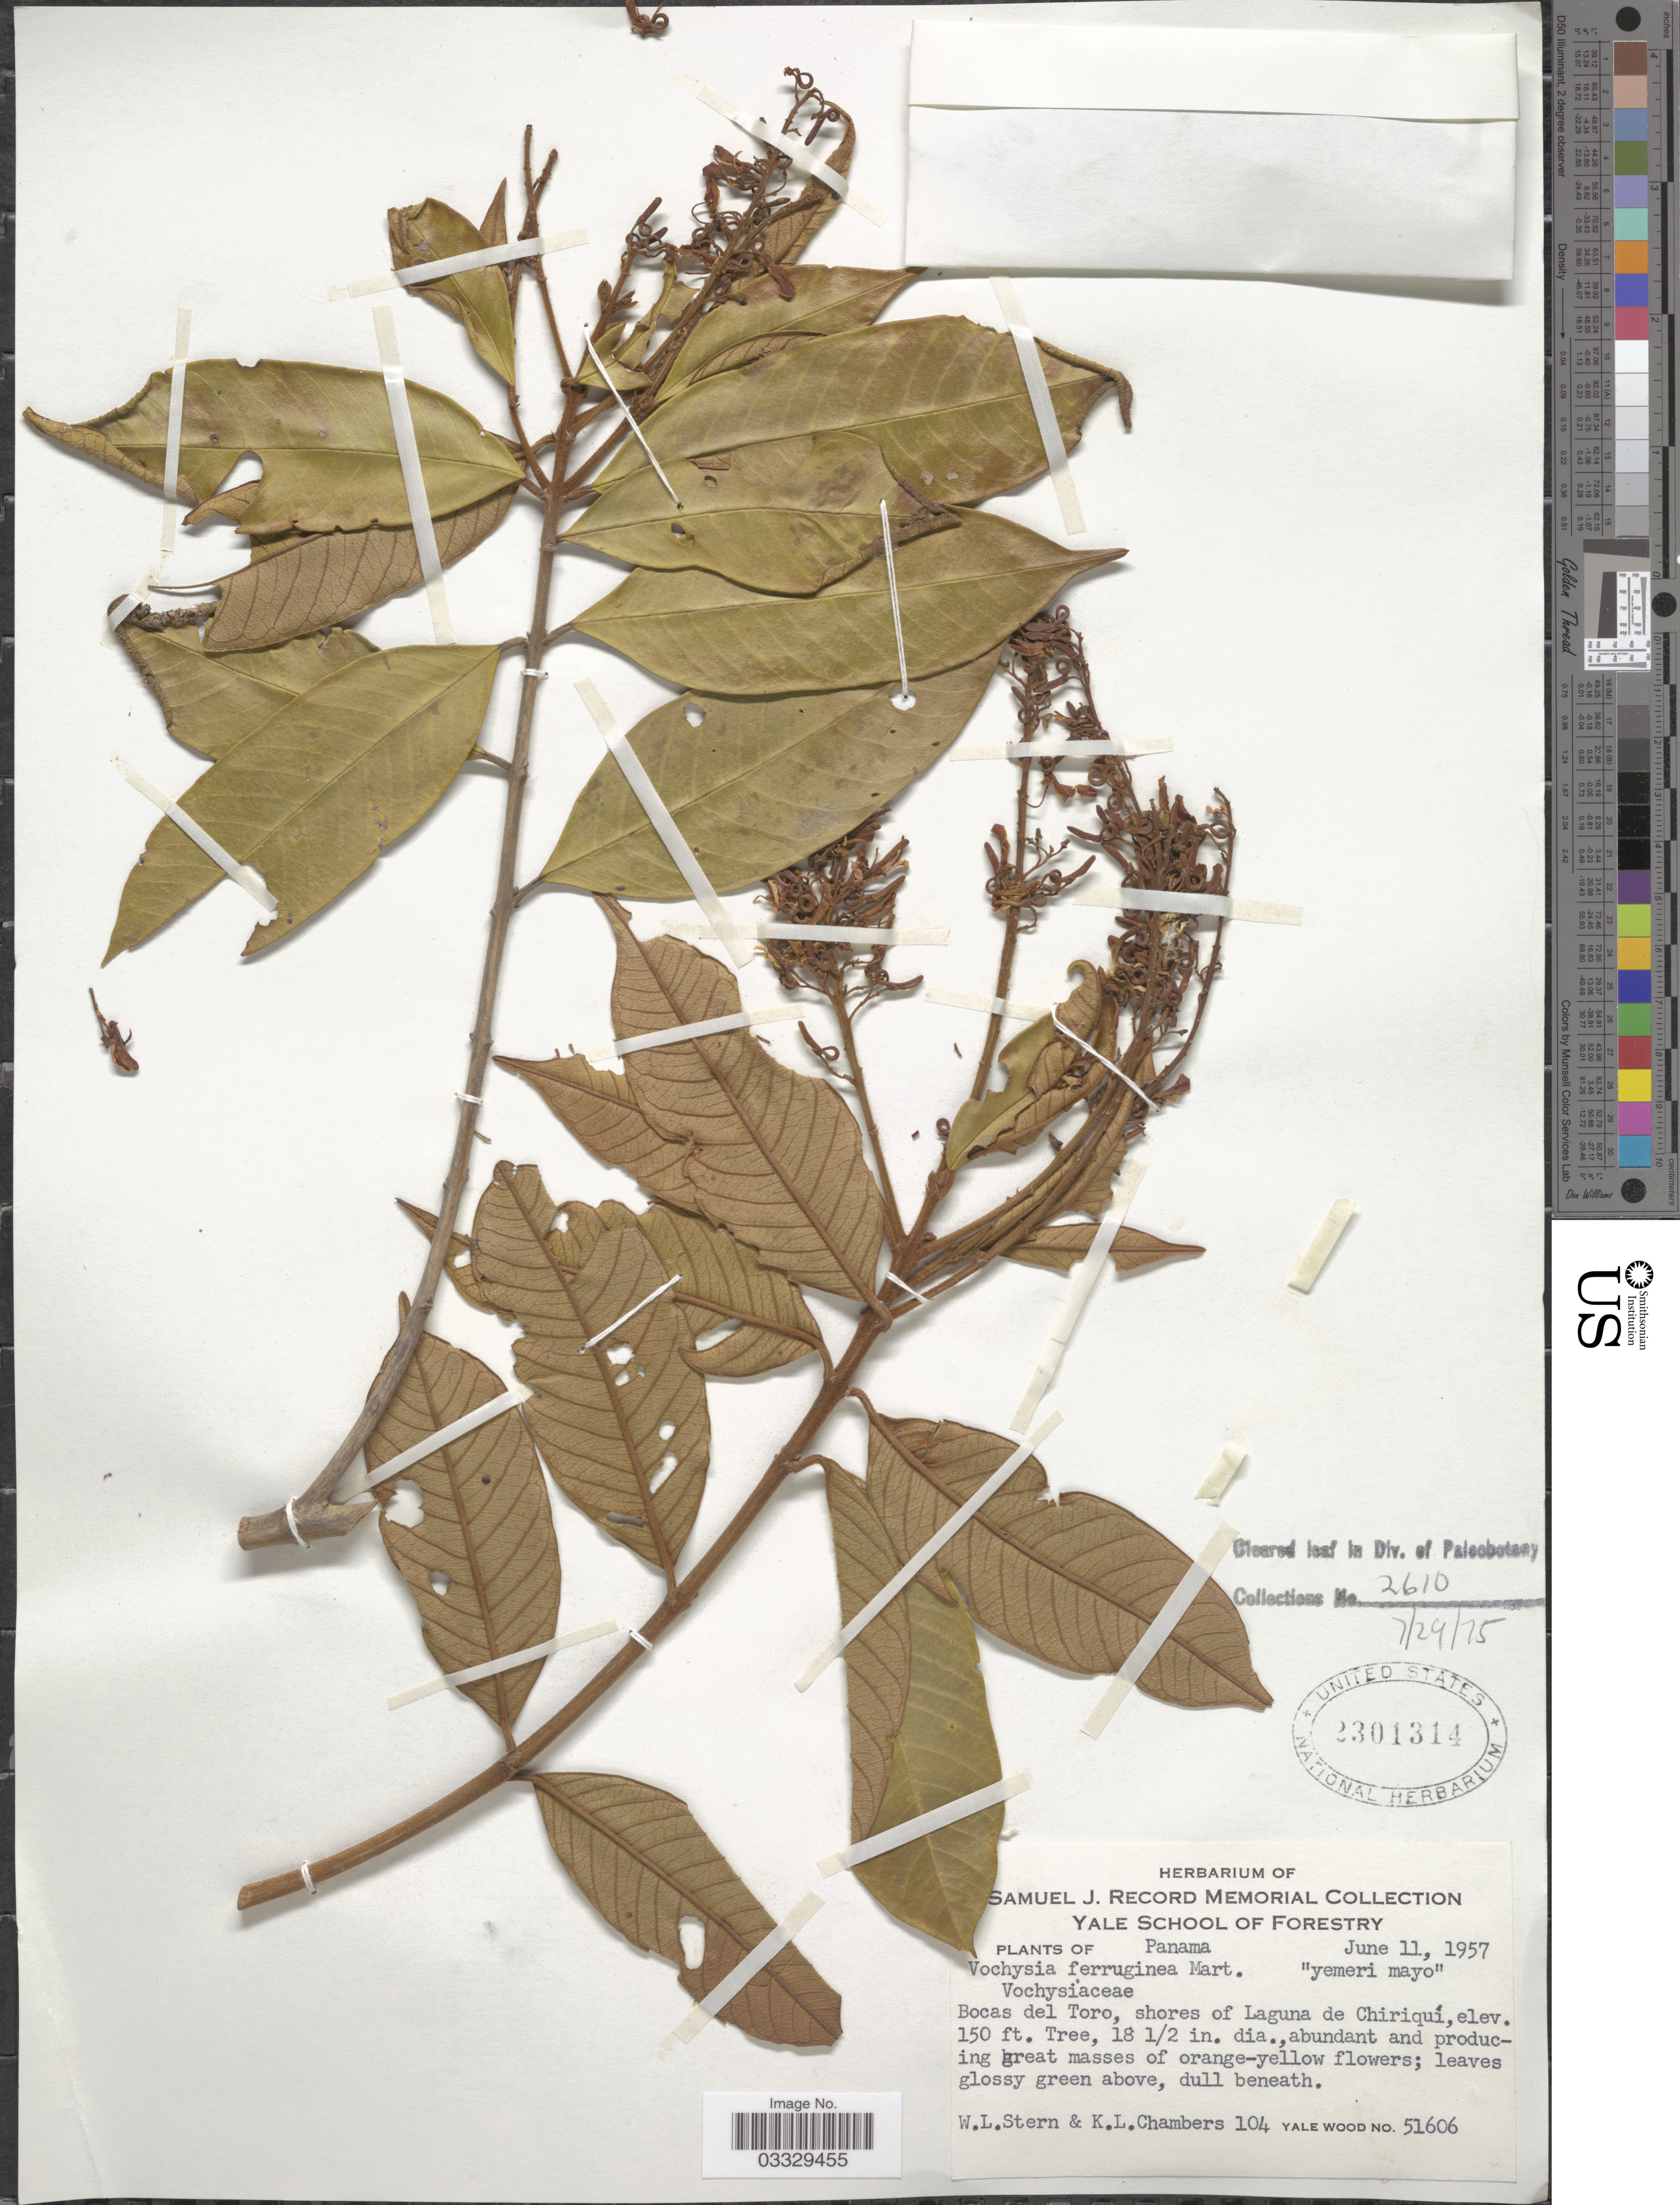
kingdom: Plantae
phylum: Tracheophyta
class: Magnoliopsida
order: Myrtales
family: Vochysiaceae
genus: Vochysia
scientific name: Vochysia ferruginea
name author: Mart.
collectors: W. L. Stern & K. Chambers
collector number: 104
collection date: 1957-06-11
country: Panama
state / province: Bocas del Toro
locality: Shores of Laguna de Chiriquí.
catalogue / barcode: US 2301314